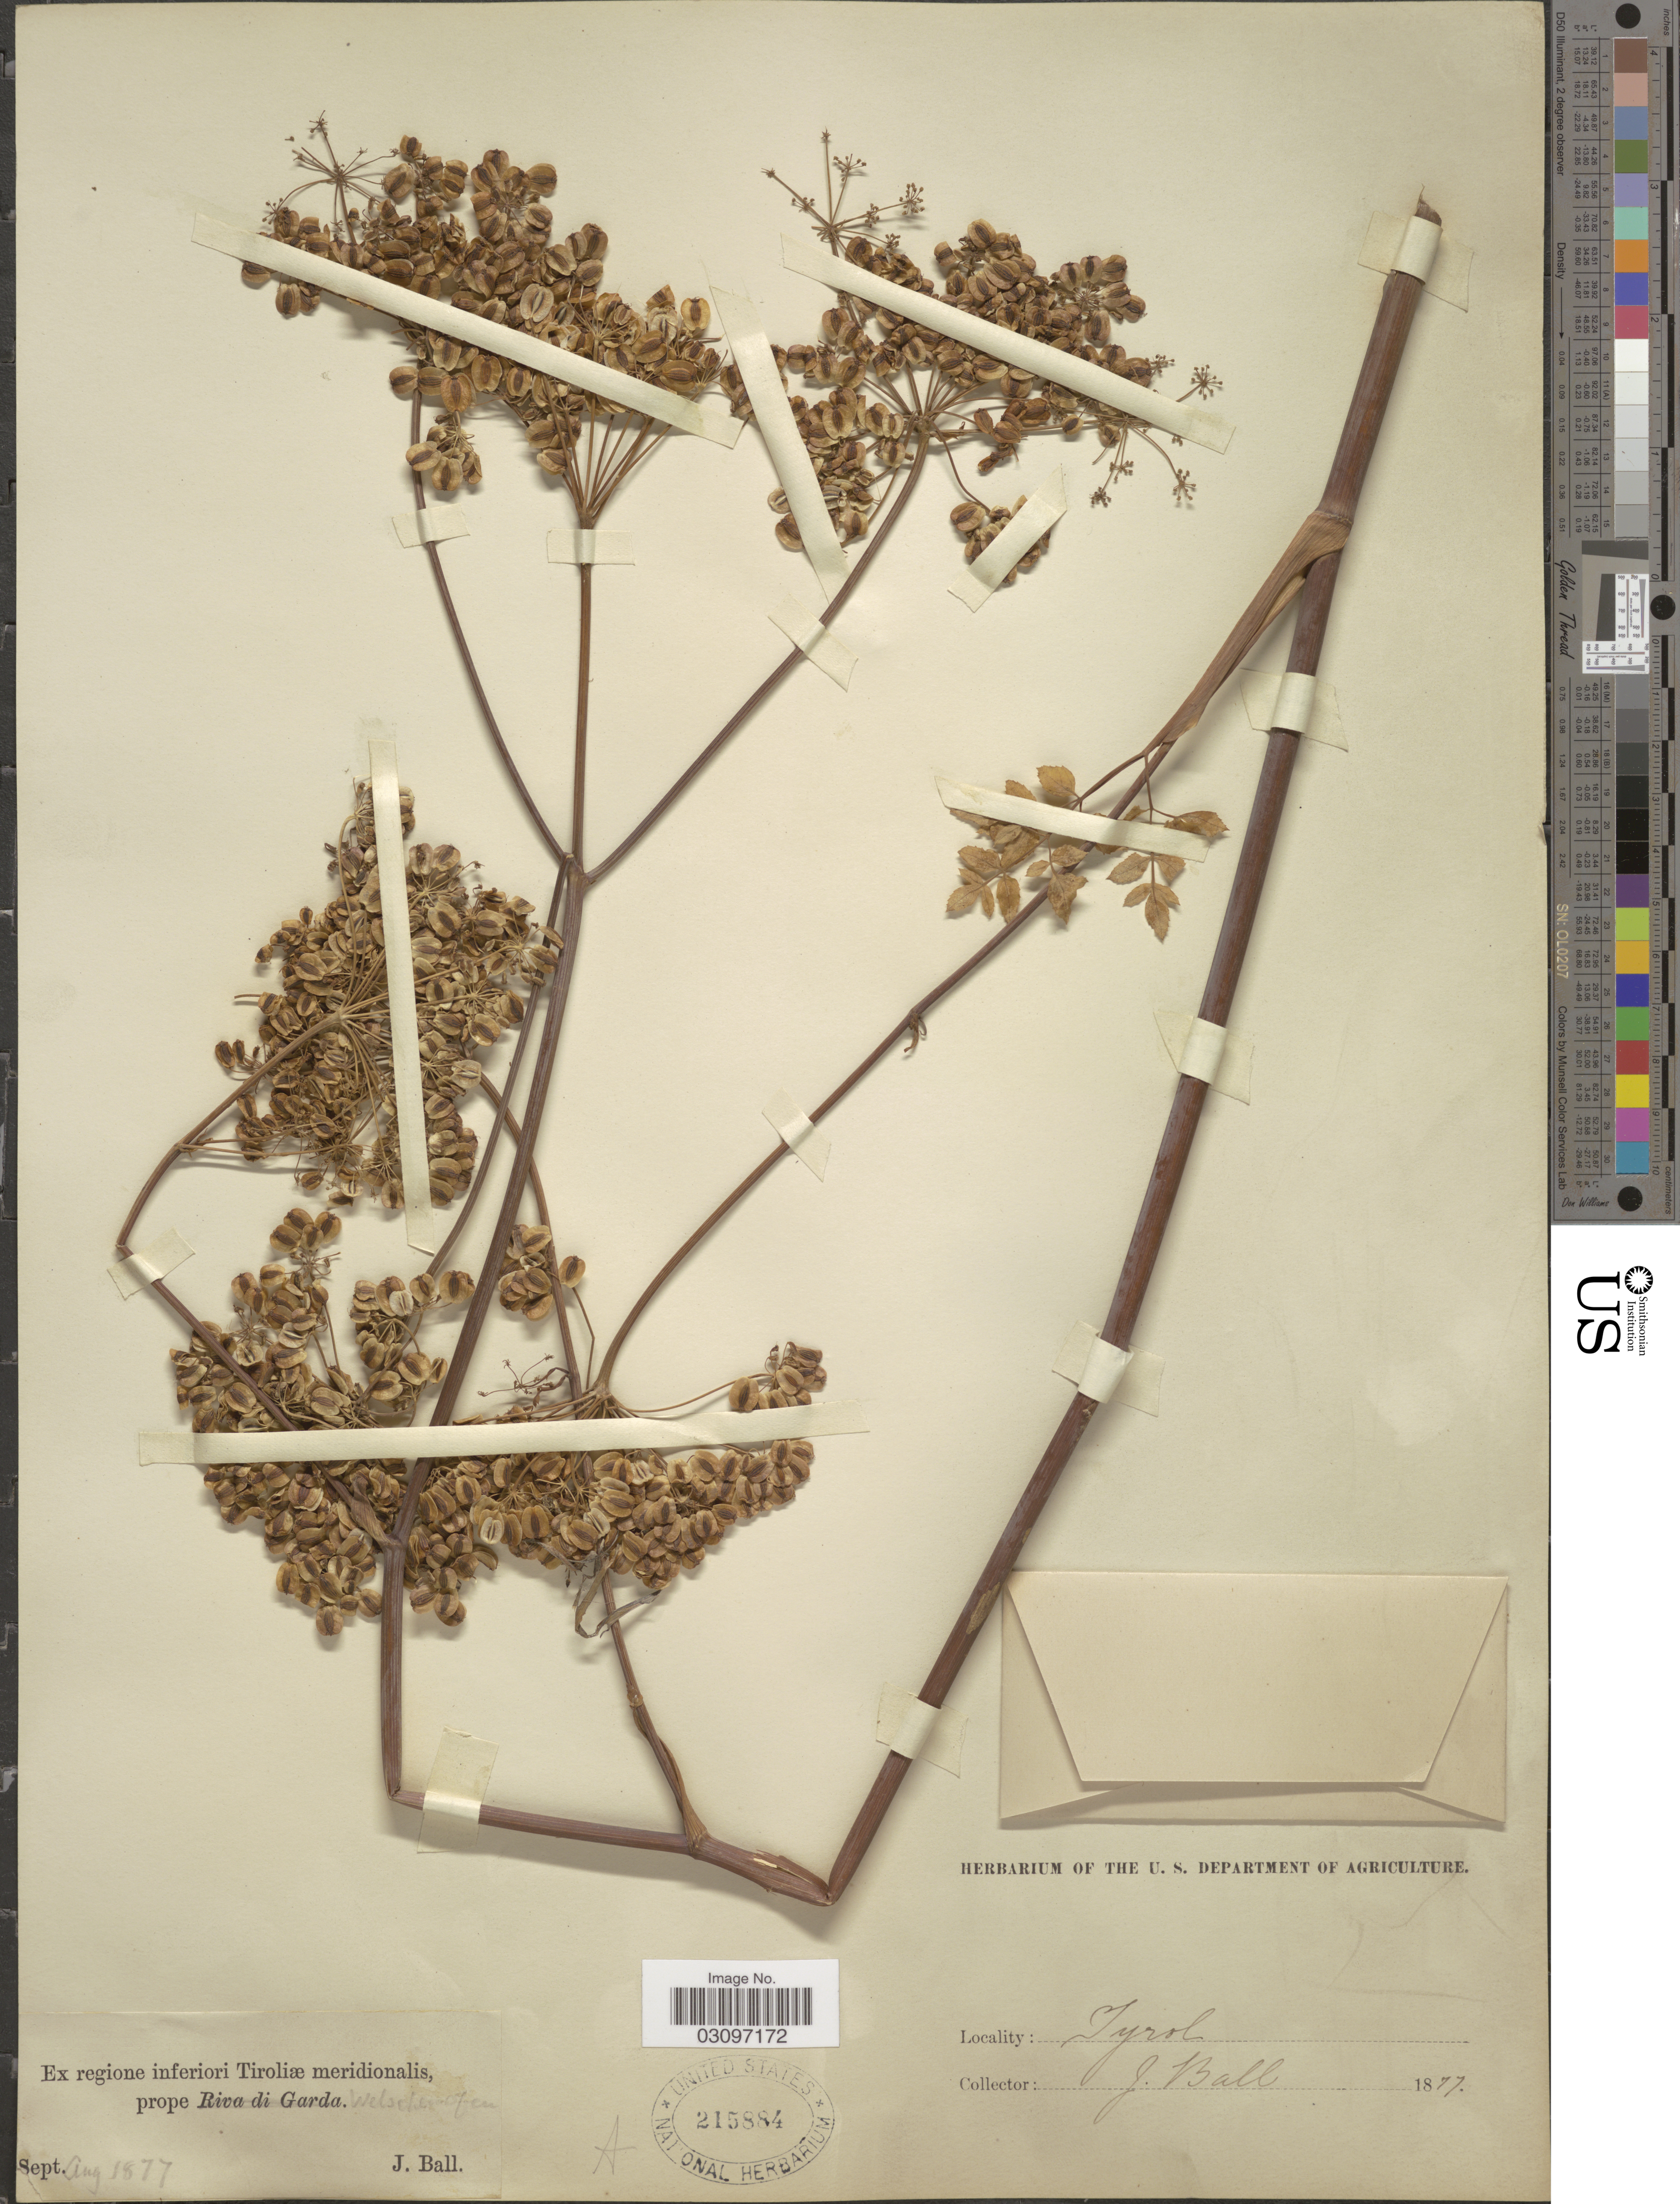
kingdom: Plantae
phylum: Tracheophyta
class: Magnoliopsida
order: Apiales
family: Apiaceae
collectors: J. Ball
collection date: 1877-08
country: Italy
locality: Ex regione inferiori Tiroliæ meridionalis, prope Welschnofen Tyrol.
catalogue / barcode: US 215884